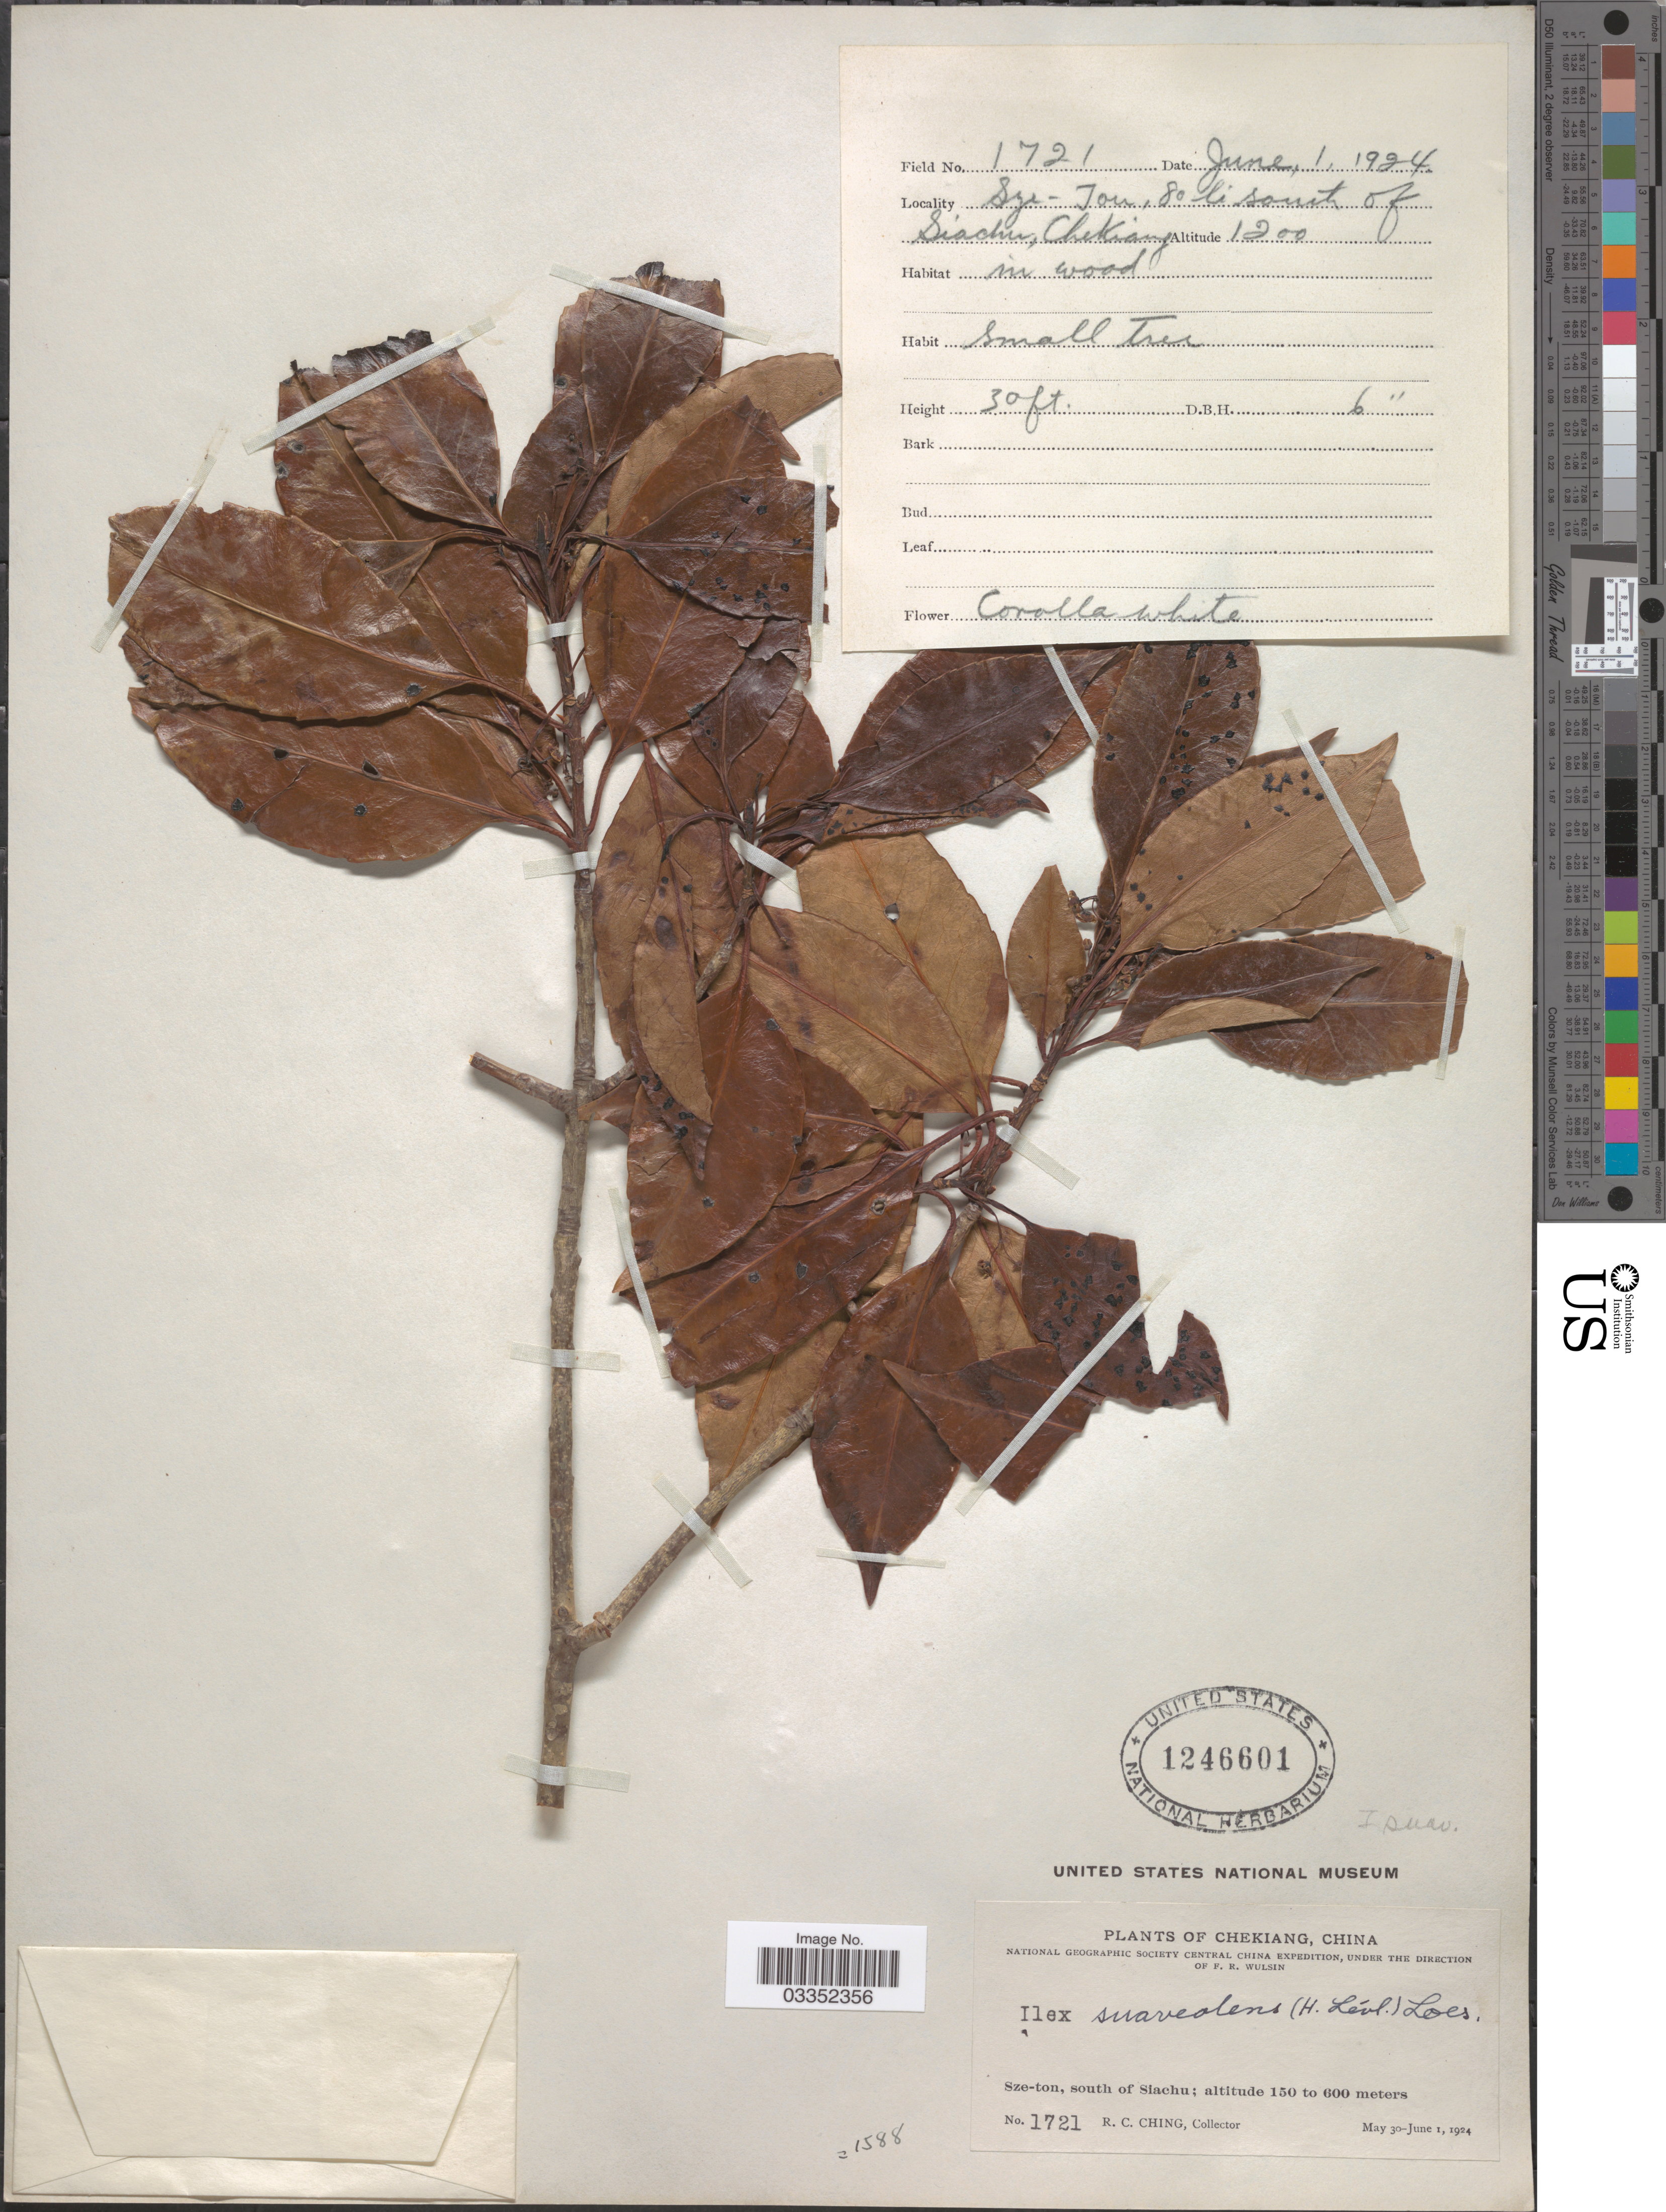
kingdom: Plantae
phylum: Tracheophyta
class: Magnoliopsida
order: Aquifoliales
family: Aquifoliaceae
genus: Ilex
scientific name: Ilex suaveolens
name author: (H. Lév.) Loes.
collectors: R. C. Ching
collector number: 1721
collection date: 1924-06-01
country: China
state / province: Zhejiang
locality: Chekiang, Sze-ton, south of Siachu, 80 li south of Siachu.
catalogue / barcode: US 1246601